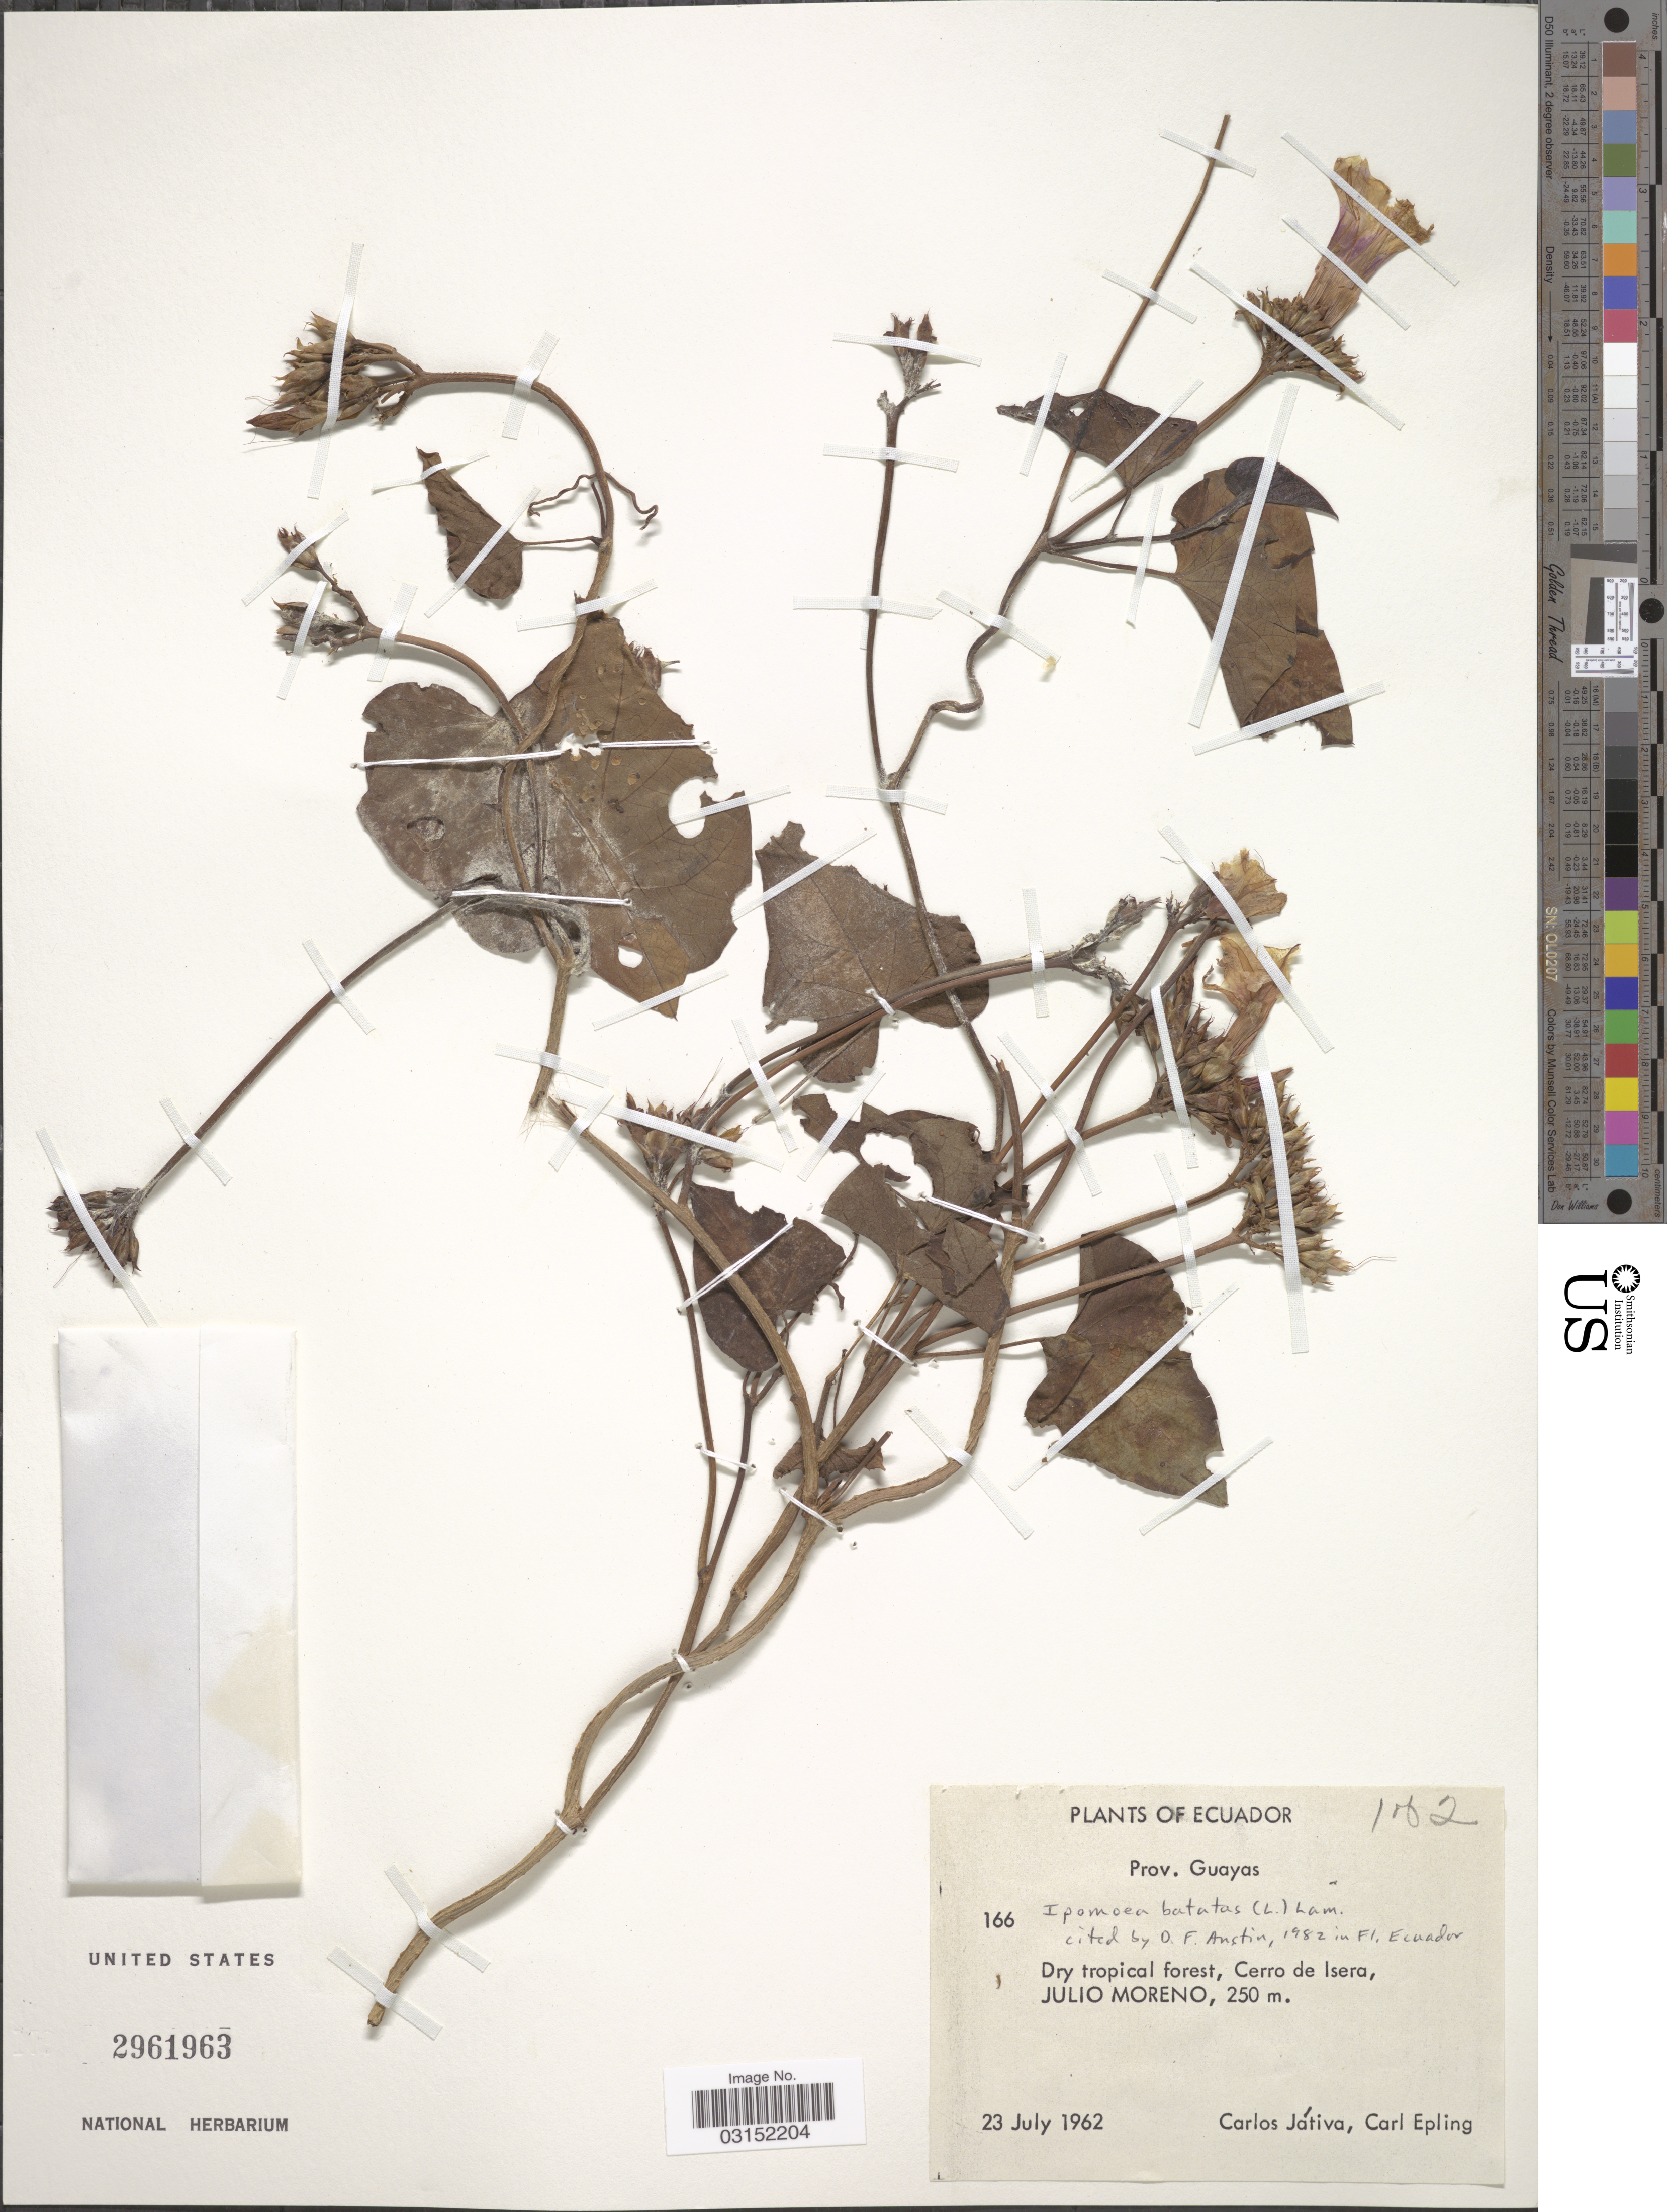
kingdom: Plantae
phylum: Tracheophyta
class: Magnoliopsida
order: Solanales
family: Convolvulaceae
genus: Ipomoea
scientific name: Ipomoea batatas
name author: (L.) Lam.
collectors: C. D. Játiva & C. C. Epling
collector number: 166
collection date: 1962-07-23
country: Ecuador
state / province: Guayas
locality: Cerro de Isera, Julio Moreno.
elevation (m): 250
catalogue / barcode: US 2961963